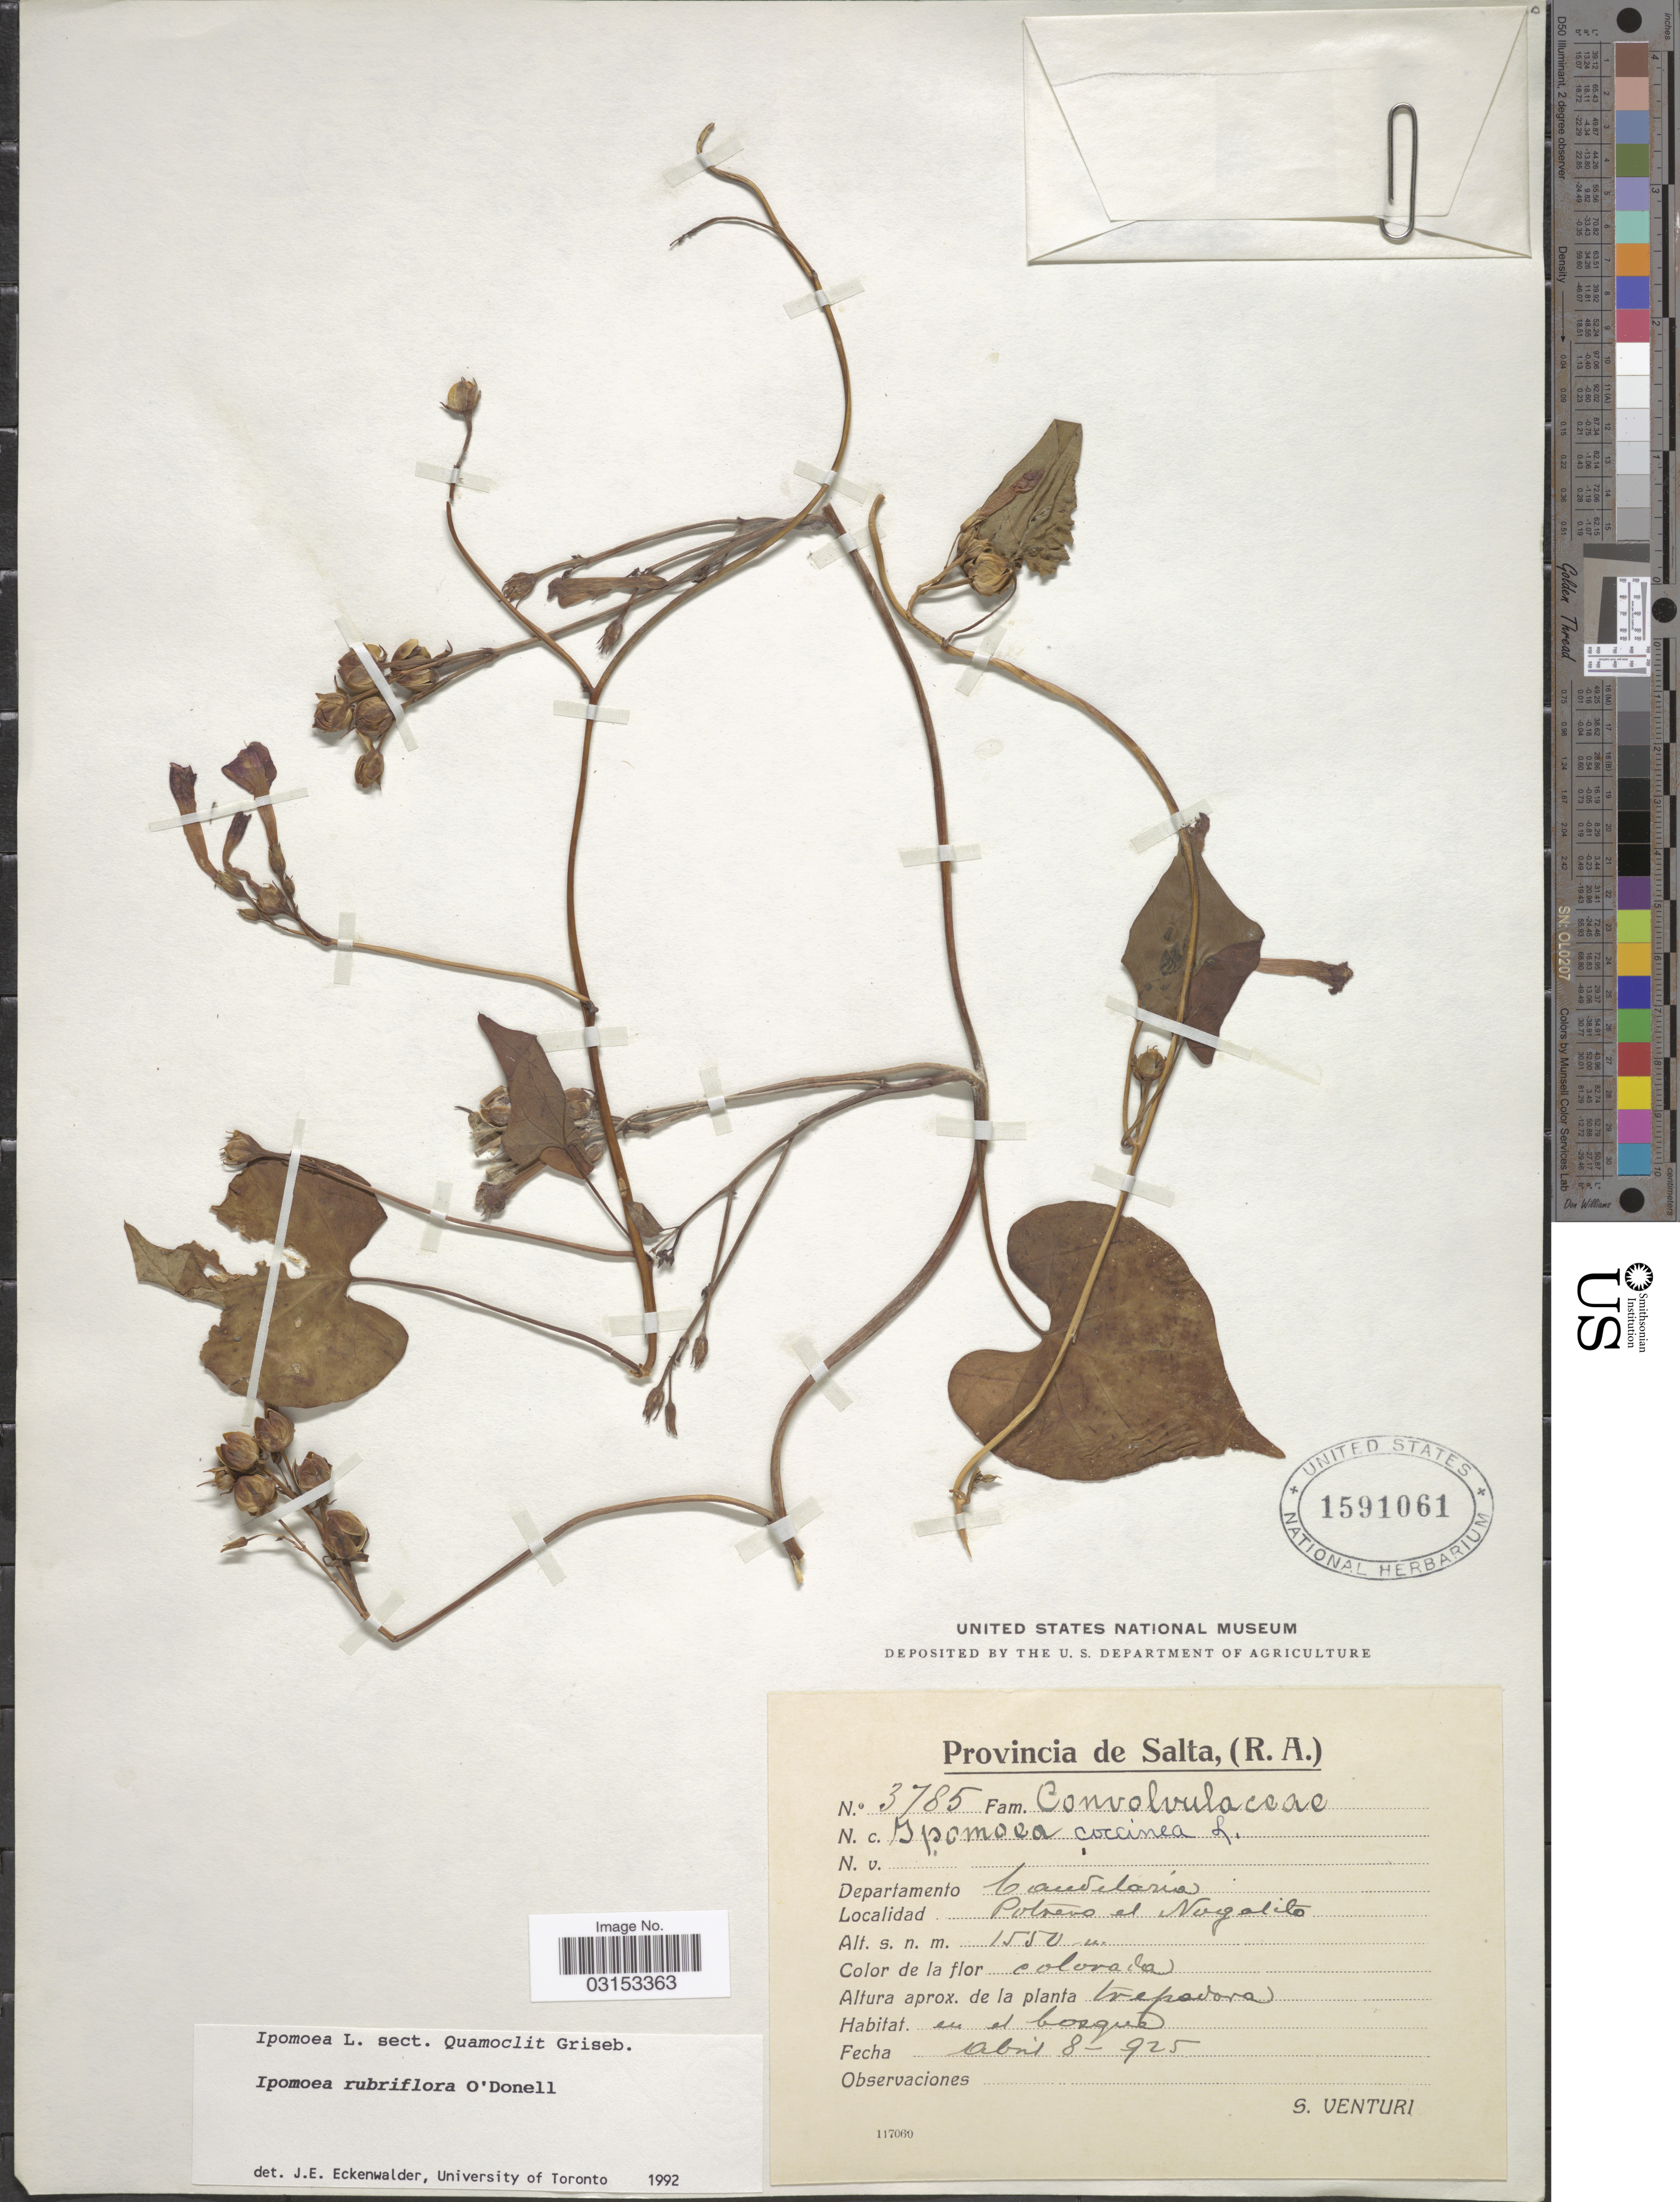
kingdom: Plantae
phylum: Tracheophyta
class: Magnoliopsida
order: Solanales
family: Convolvulaceae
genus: Ipomoea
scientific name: Ipomoea rubriflora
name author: O'Donell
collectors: S. Venturi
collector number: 3785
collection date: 1925-04-08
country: Argentina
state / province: Salta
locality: Departamento Candelaria. Potrero el Nogalito.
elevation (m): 1550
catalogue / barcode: US 1591061